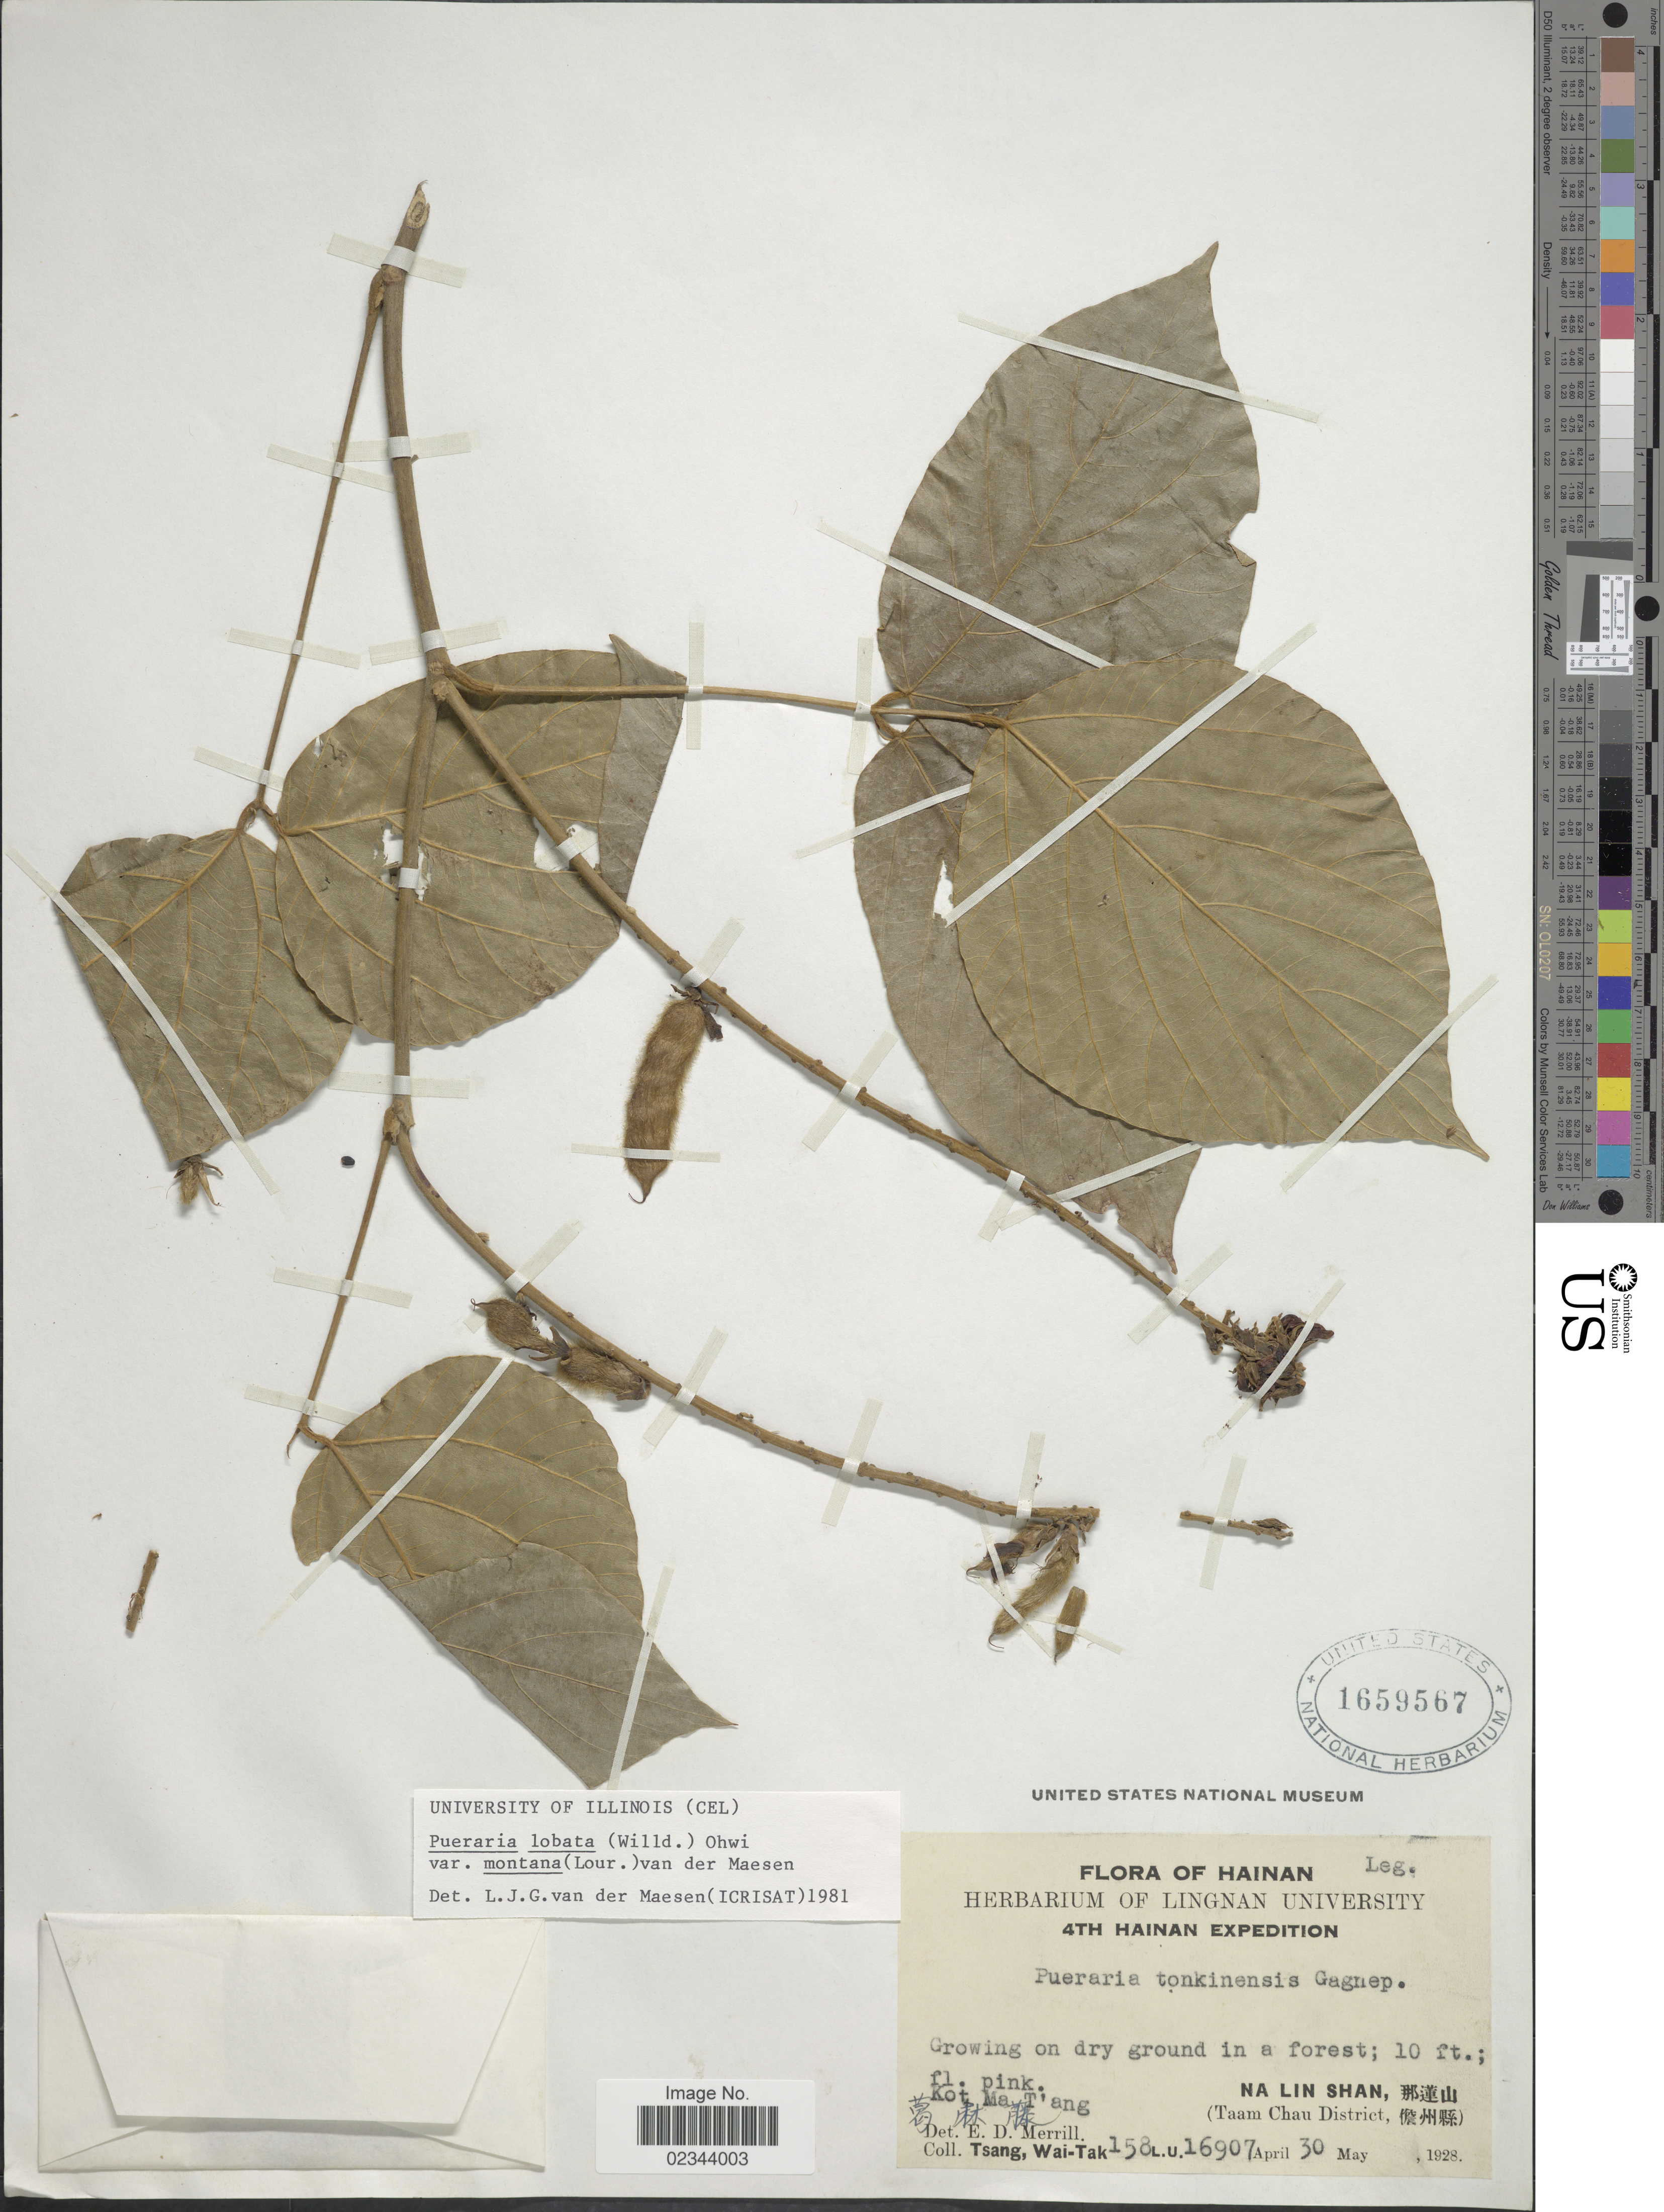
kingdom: Plantae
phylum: Tracheophyta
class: Magnoliopsida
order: Fabales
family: Fabaceae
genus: Pueraria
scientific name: Pueraria lobata var. montana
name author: (Lour.) Maesen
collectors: W. T. Tsang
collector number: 158/L.U.16907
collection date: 1928-05-30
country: China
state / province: Hainan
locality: Na Lin Shan. Taam Chau District (Danzhou). Kot Ma T'ang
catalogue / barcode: US 1659567